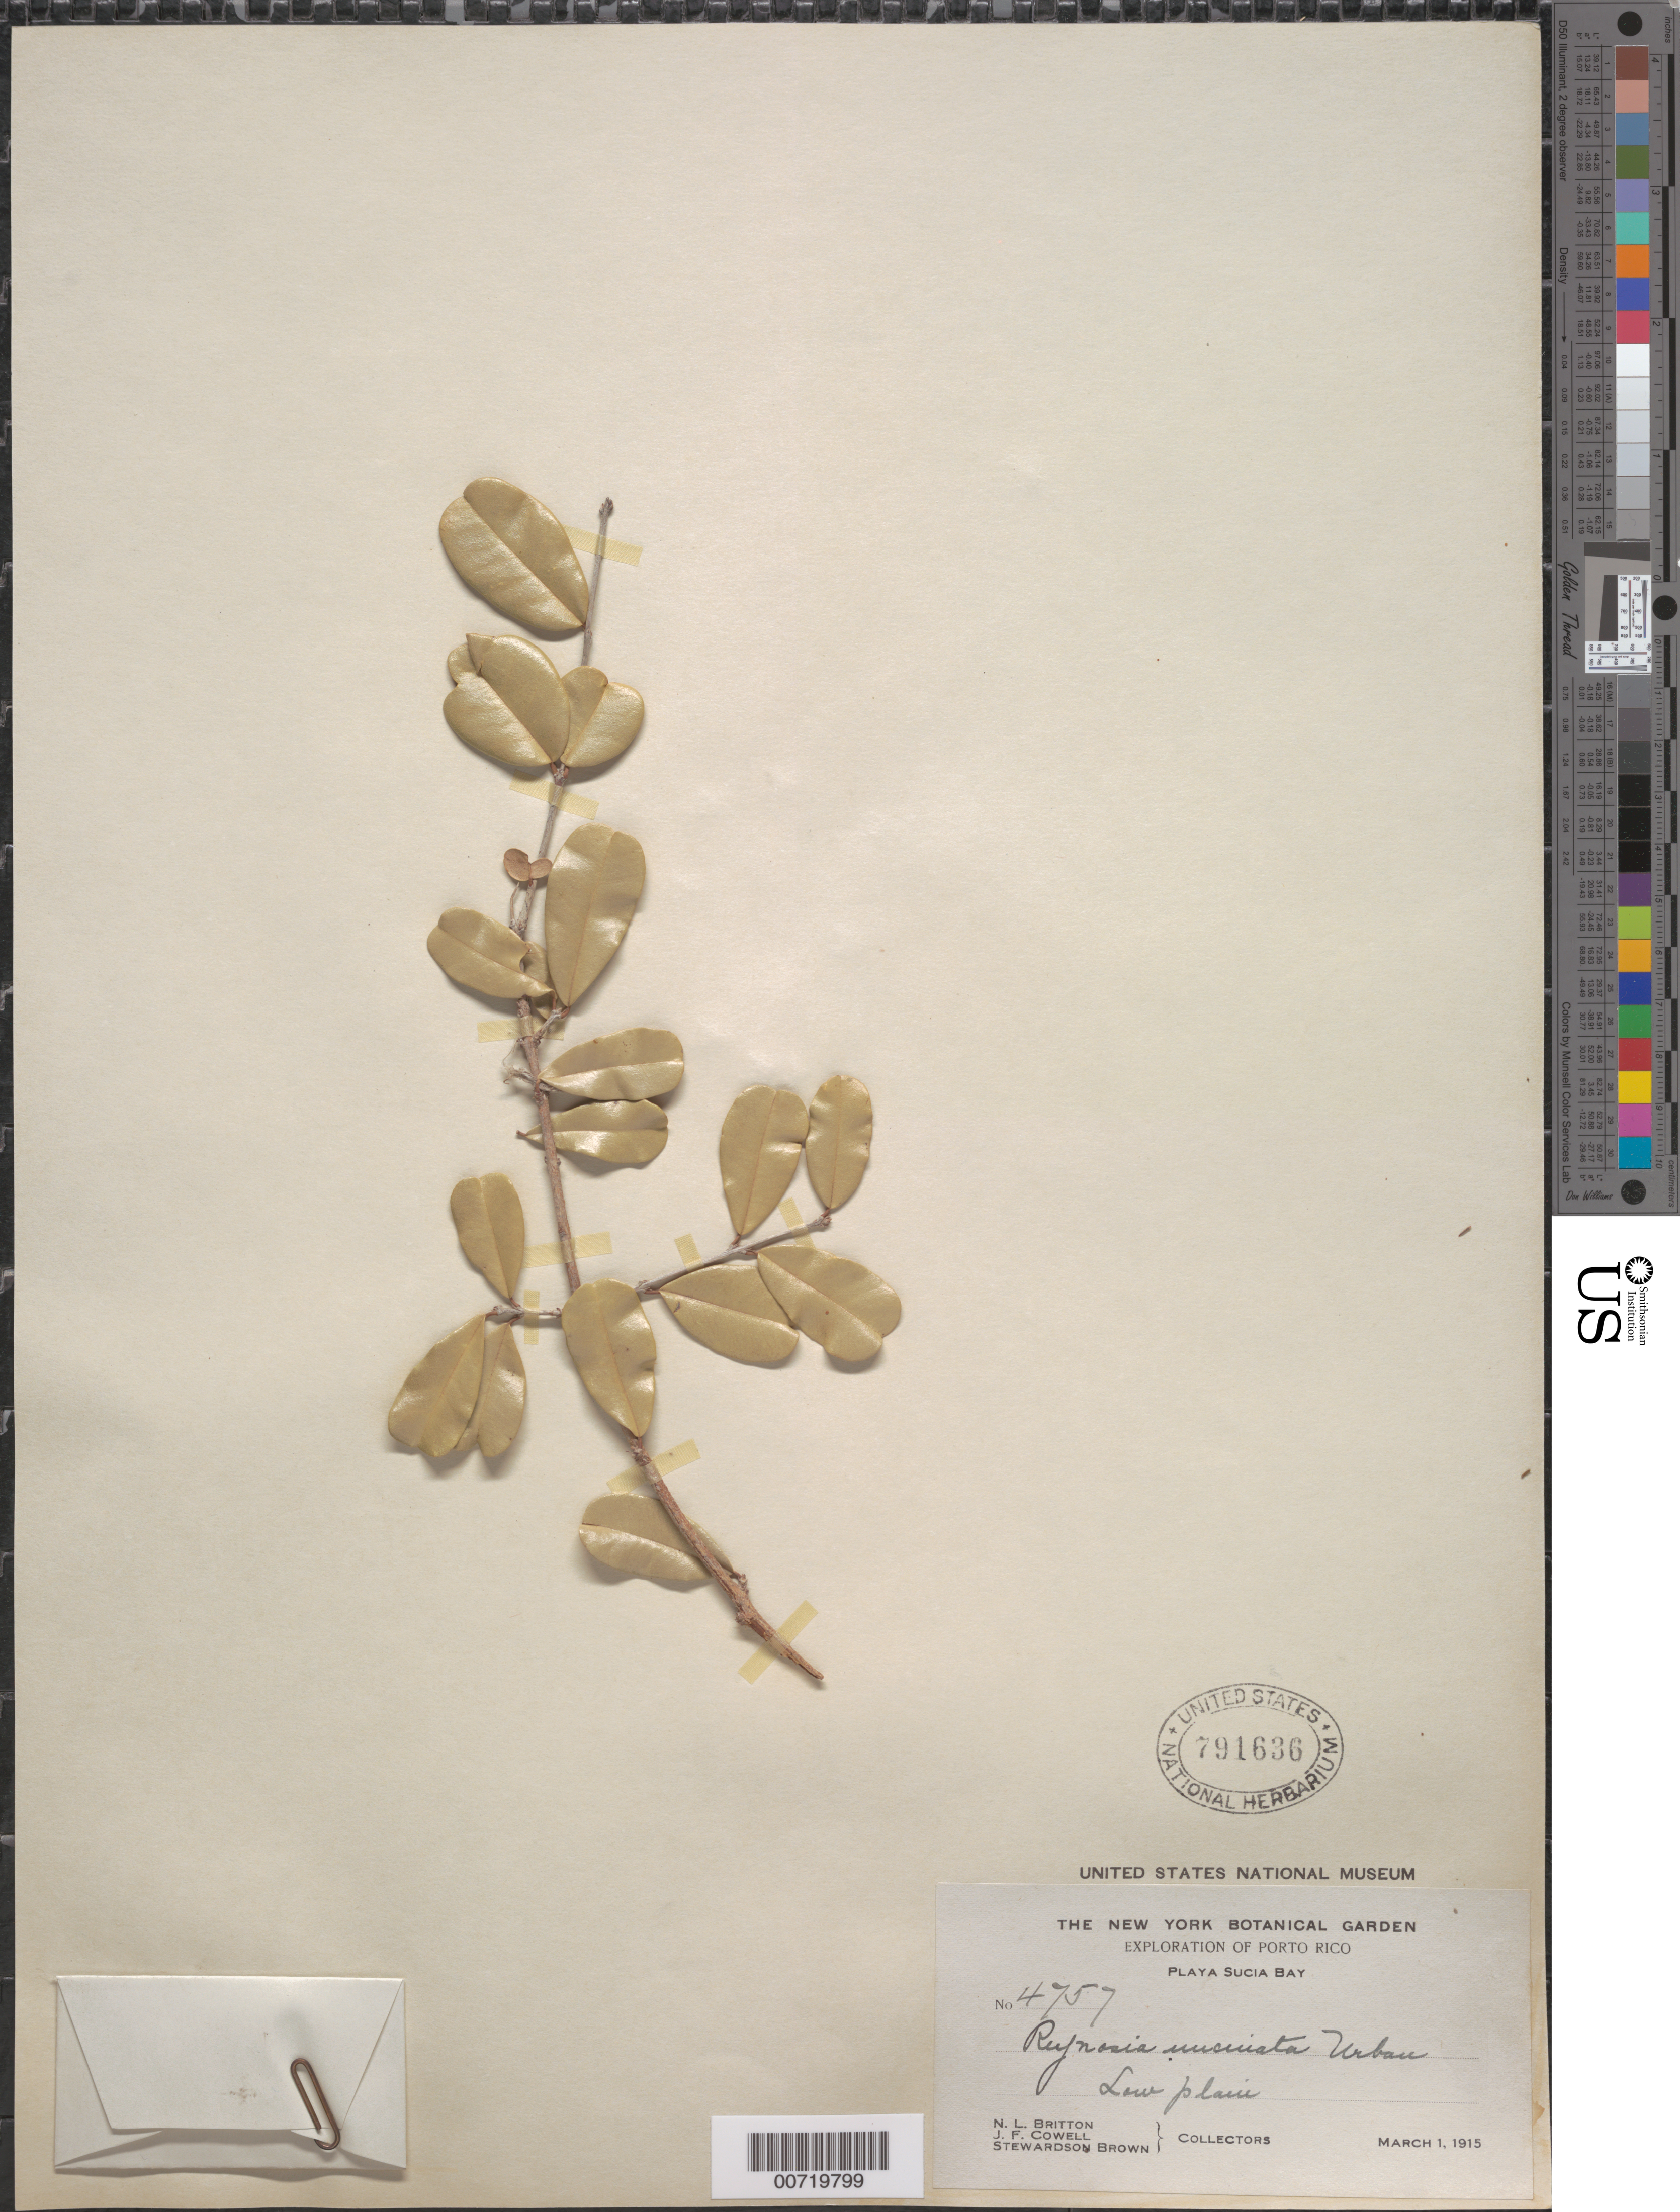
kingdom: Plantae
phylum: Tracheophyta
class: Magnoliopsida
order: Rosales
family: Rhamnaceae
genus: Reynosia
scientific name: Reynosia uncinata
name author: Urb.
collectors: N. Britton, J. F. Cowell & S. Brown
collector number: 4757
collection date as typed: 01 Mar 1915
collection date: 1915-03-01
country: Puerto Rico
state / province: Cabo Rojo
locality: Playa Sucia Bay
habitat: Low plain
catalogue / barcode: US 791636